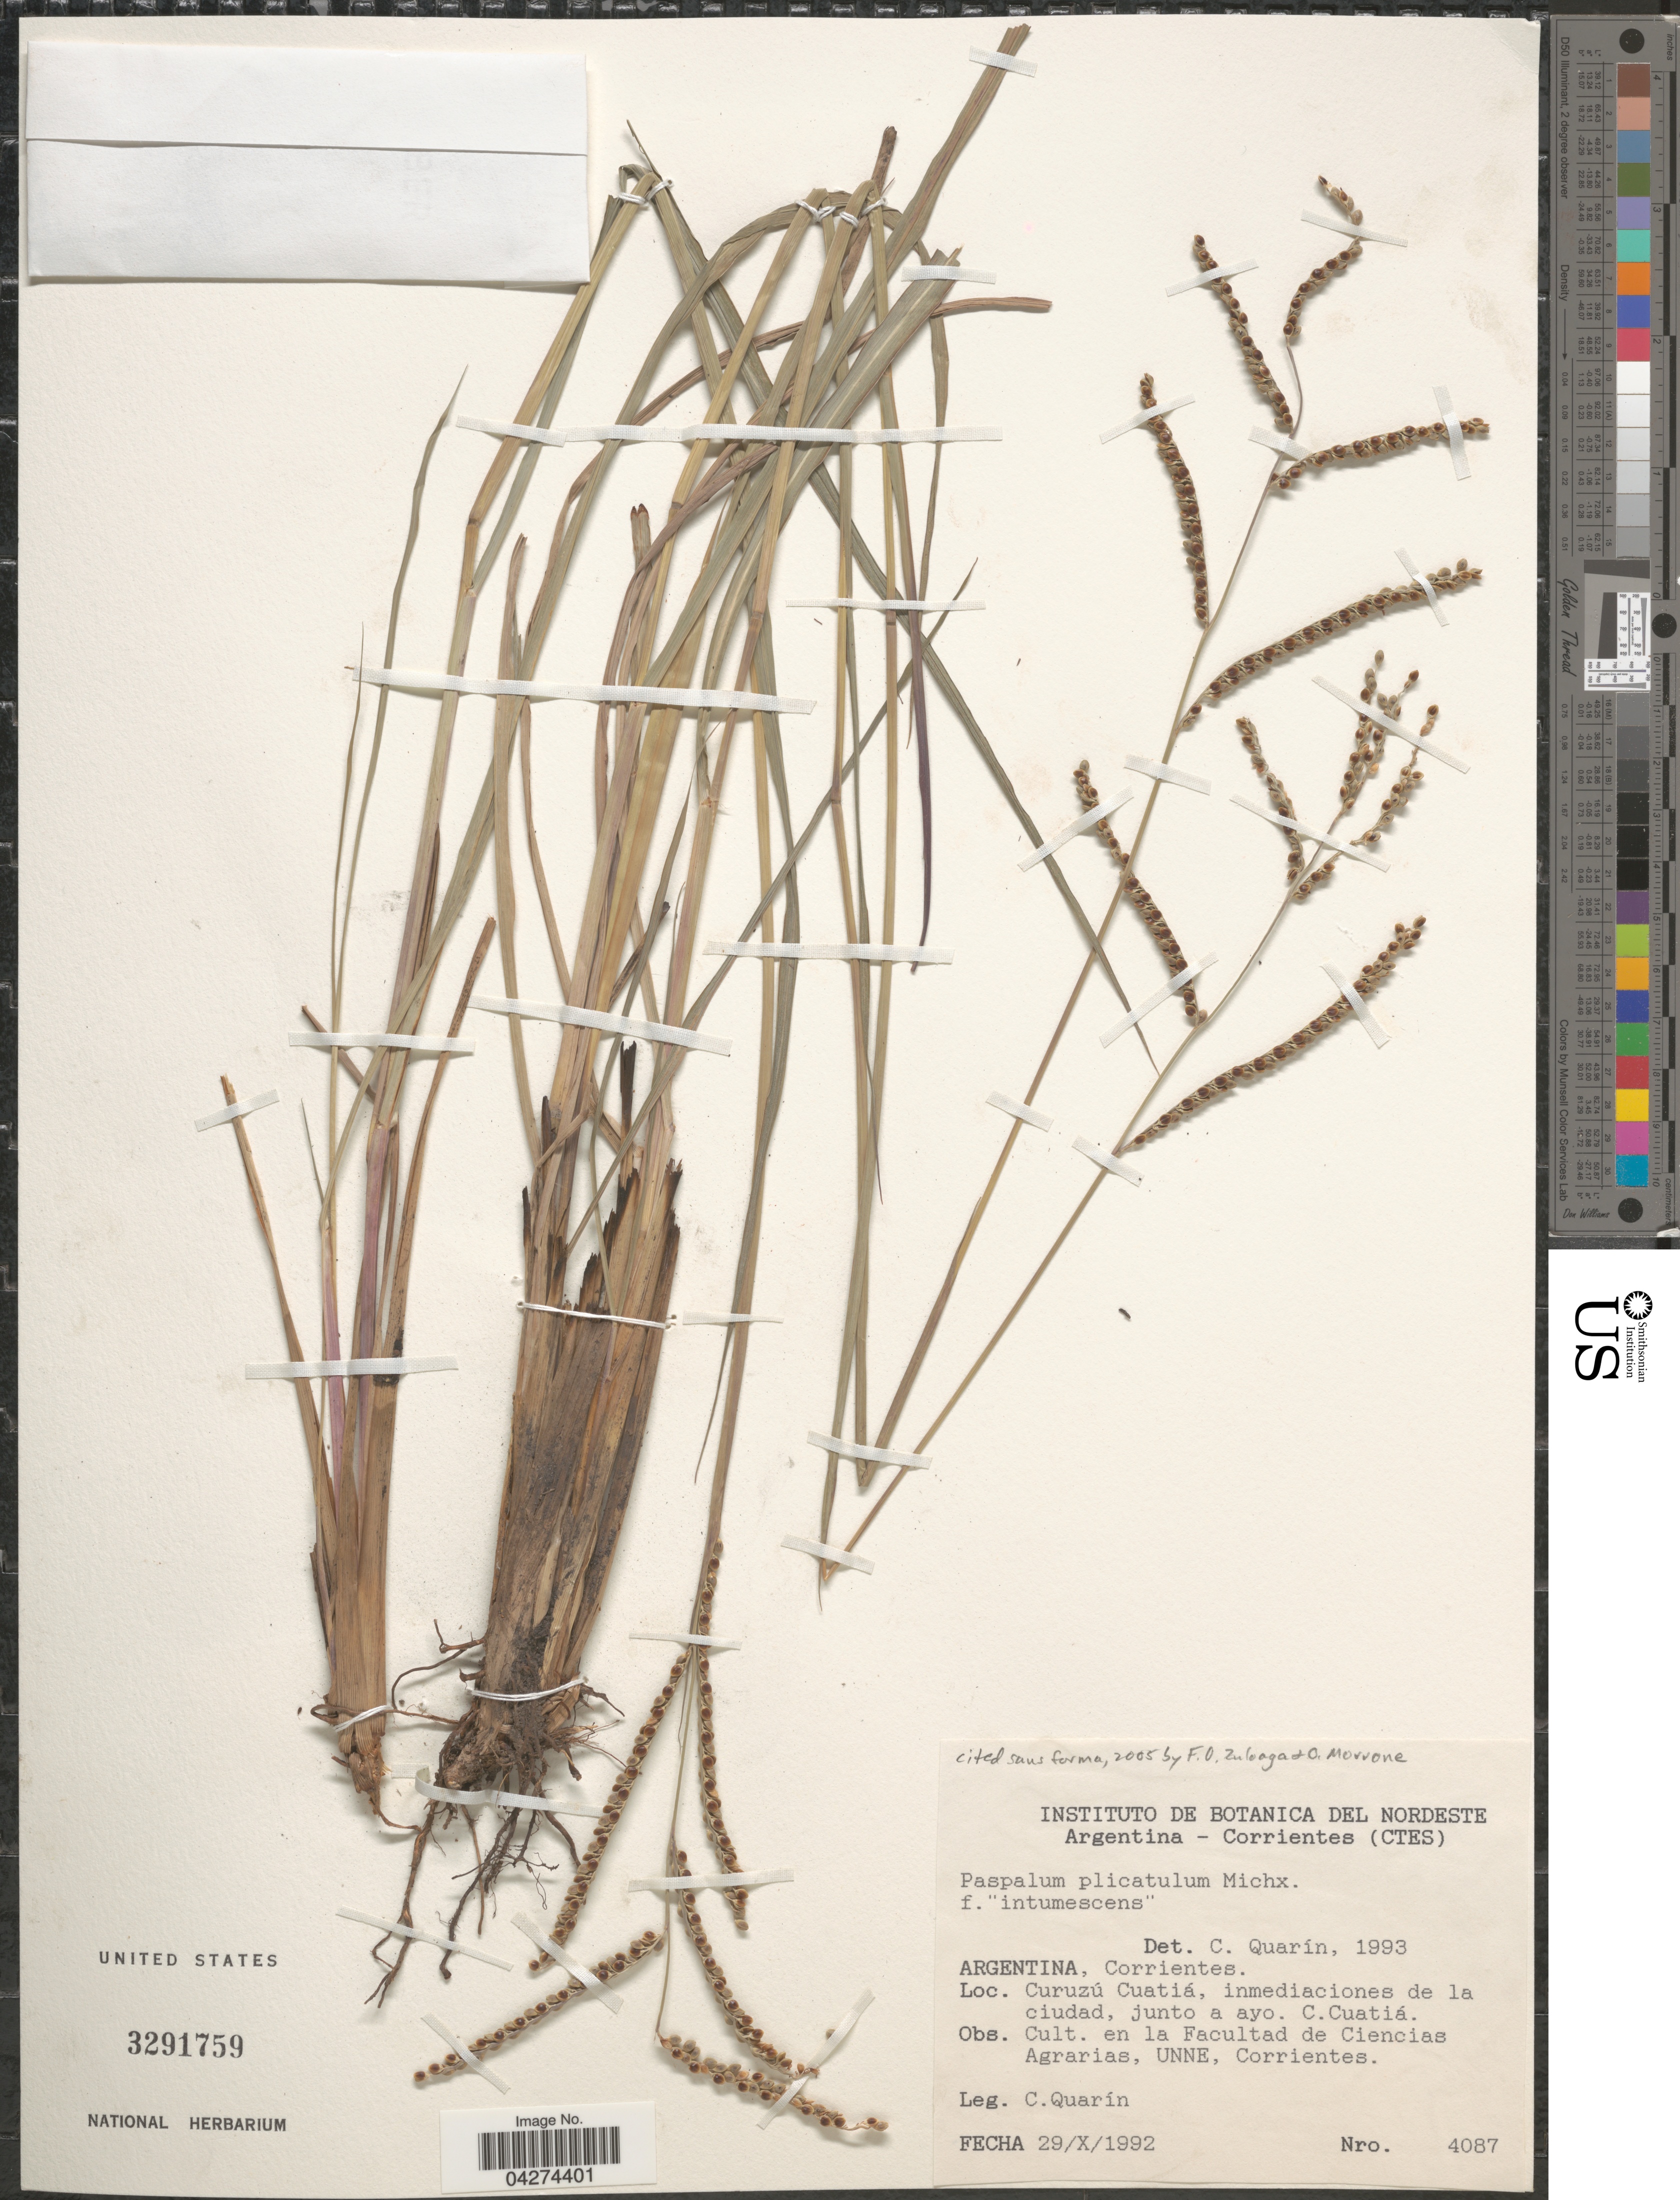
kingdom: Plantae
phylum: Tracheophyta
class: Liliopsida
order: Poales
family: Poaceae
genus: Paspalum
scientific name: Paspalum plicatulum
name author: Michx.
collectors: C. Quarín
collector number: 4087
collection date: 1992-10-29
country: Argentina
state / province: Corrientes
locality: En la Facultad de Ciencias Agrarias, UNNE.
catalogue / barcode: US 3291759